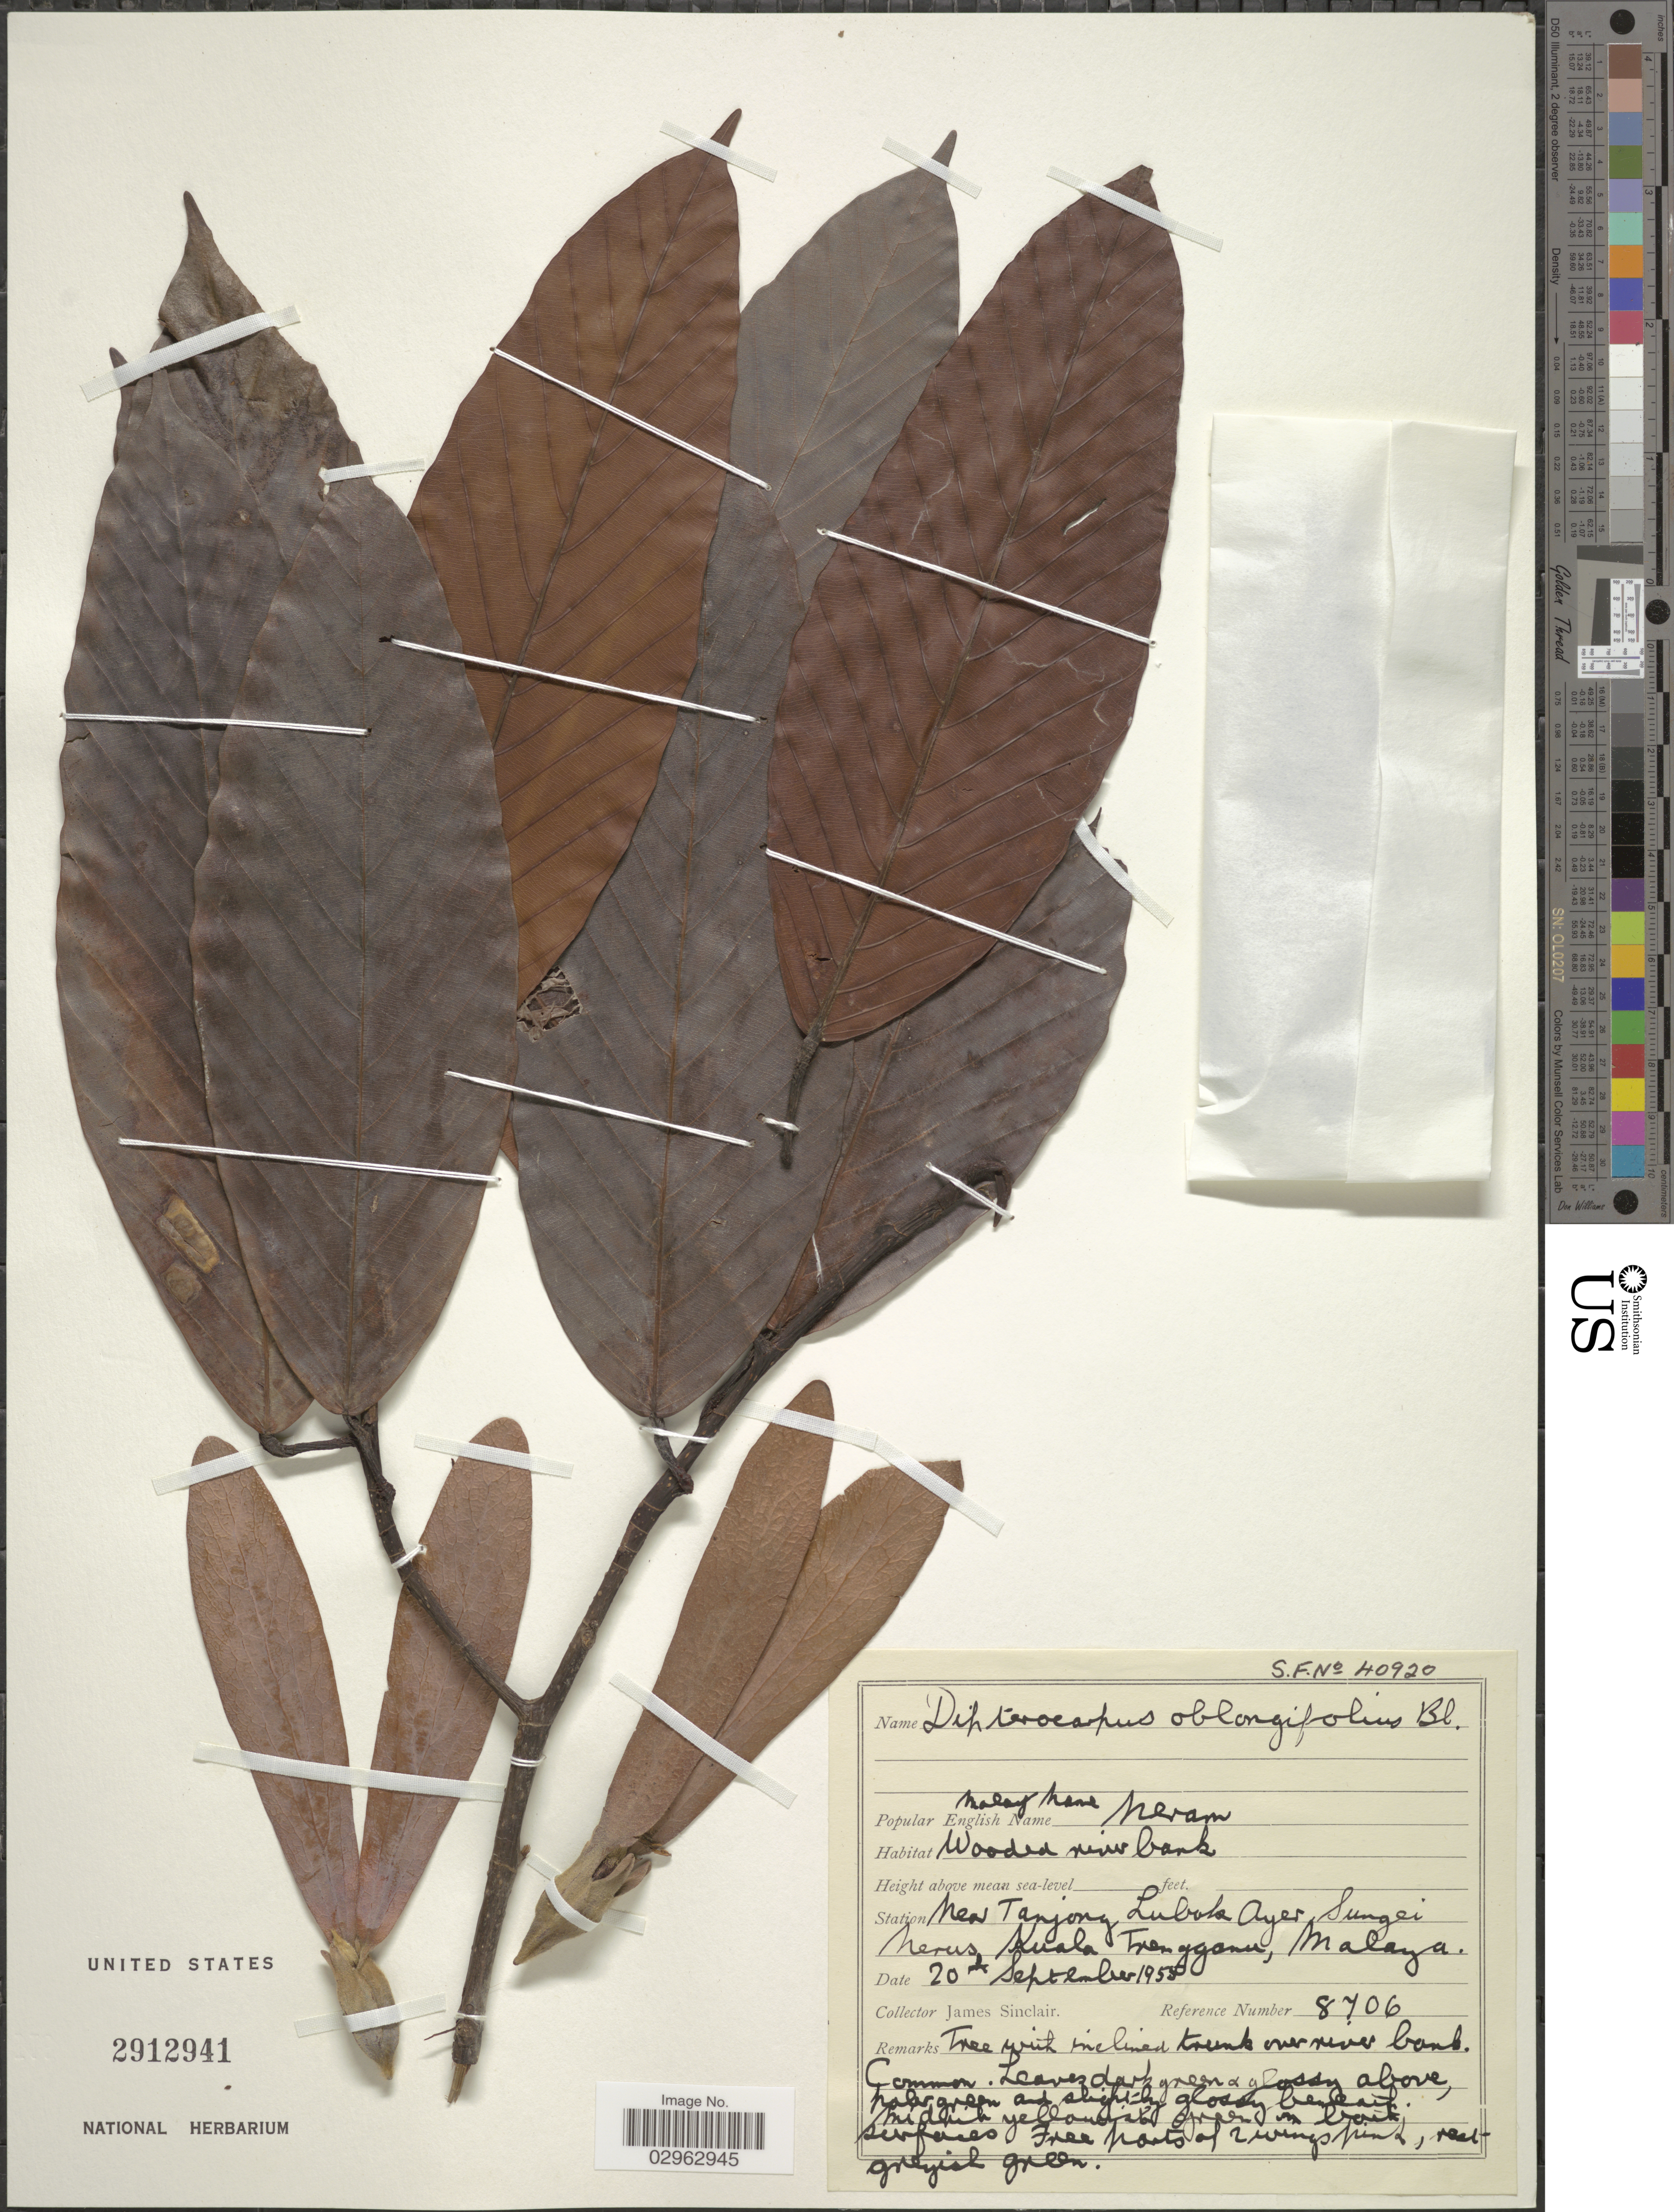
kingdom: Plantae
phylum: Tracheophyta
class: Magnoliopsida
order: Malvales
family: Dipterocarpaceae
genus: Dipterocarpus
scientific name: Dipterocarpus oblongifolius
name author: Blume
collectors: J. Sinclair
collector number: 8706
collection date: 1955-09-20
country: Malaysia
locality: Station Near Tanjung Lubuk Ayer Sungei Nerus, Kuala Terengganu, Malaya.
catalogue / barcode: US 2912941